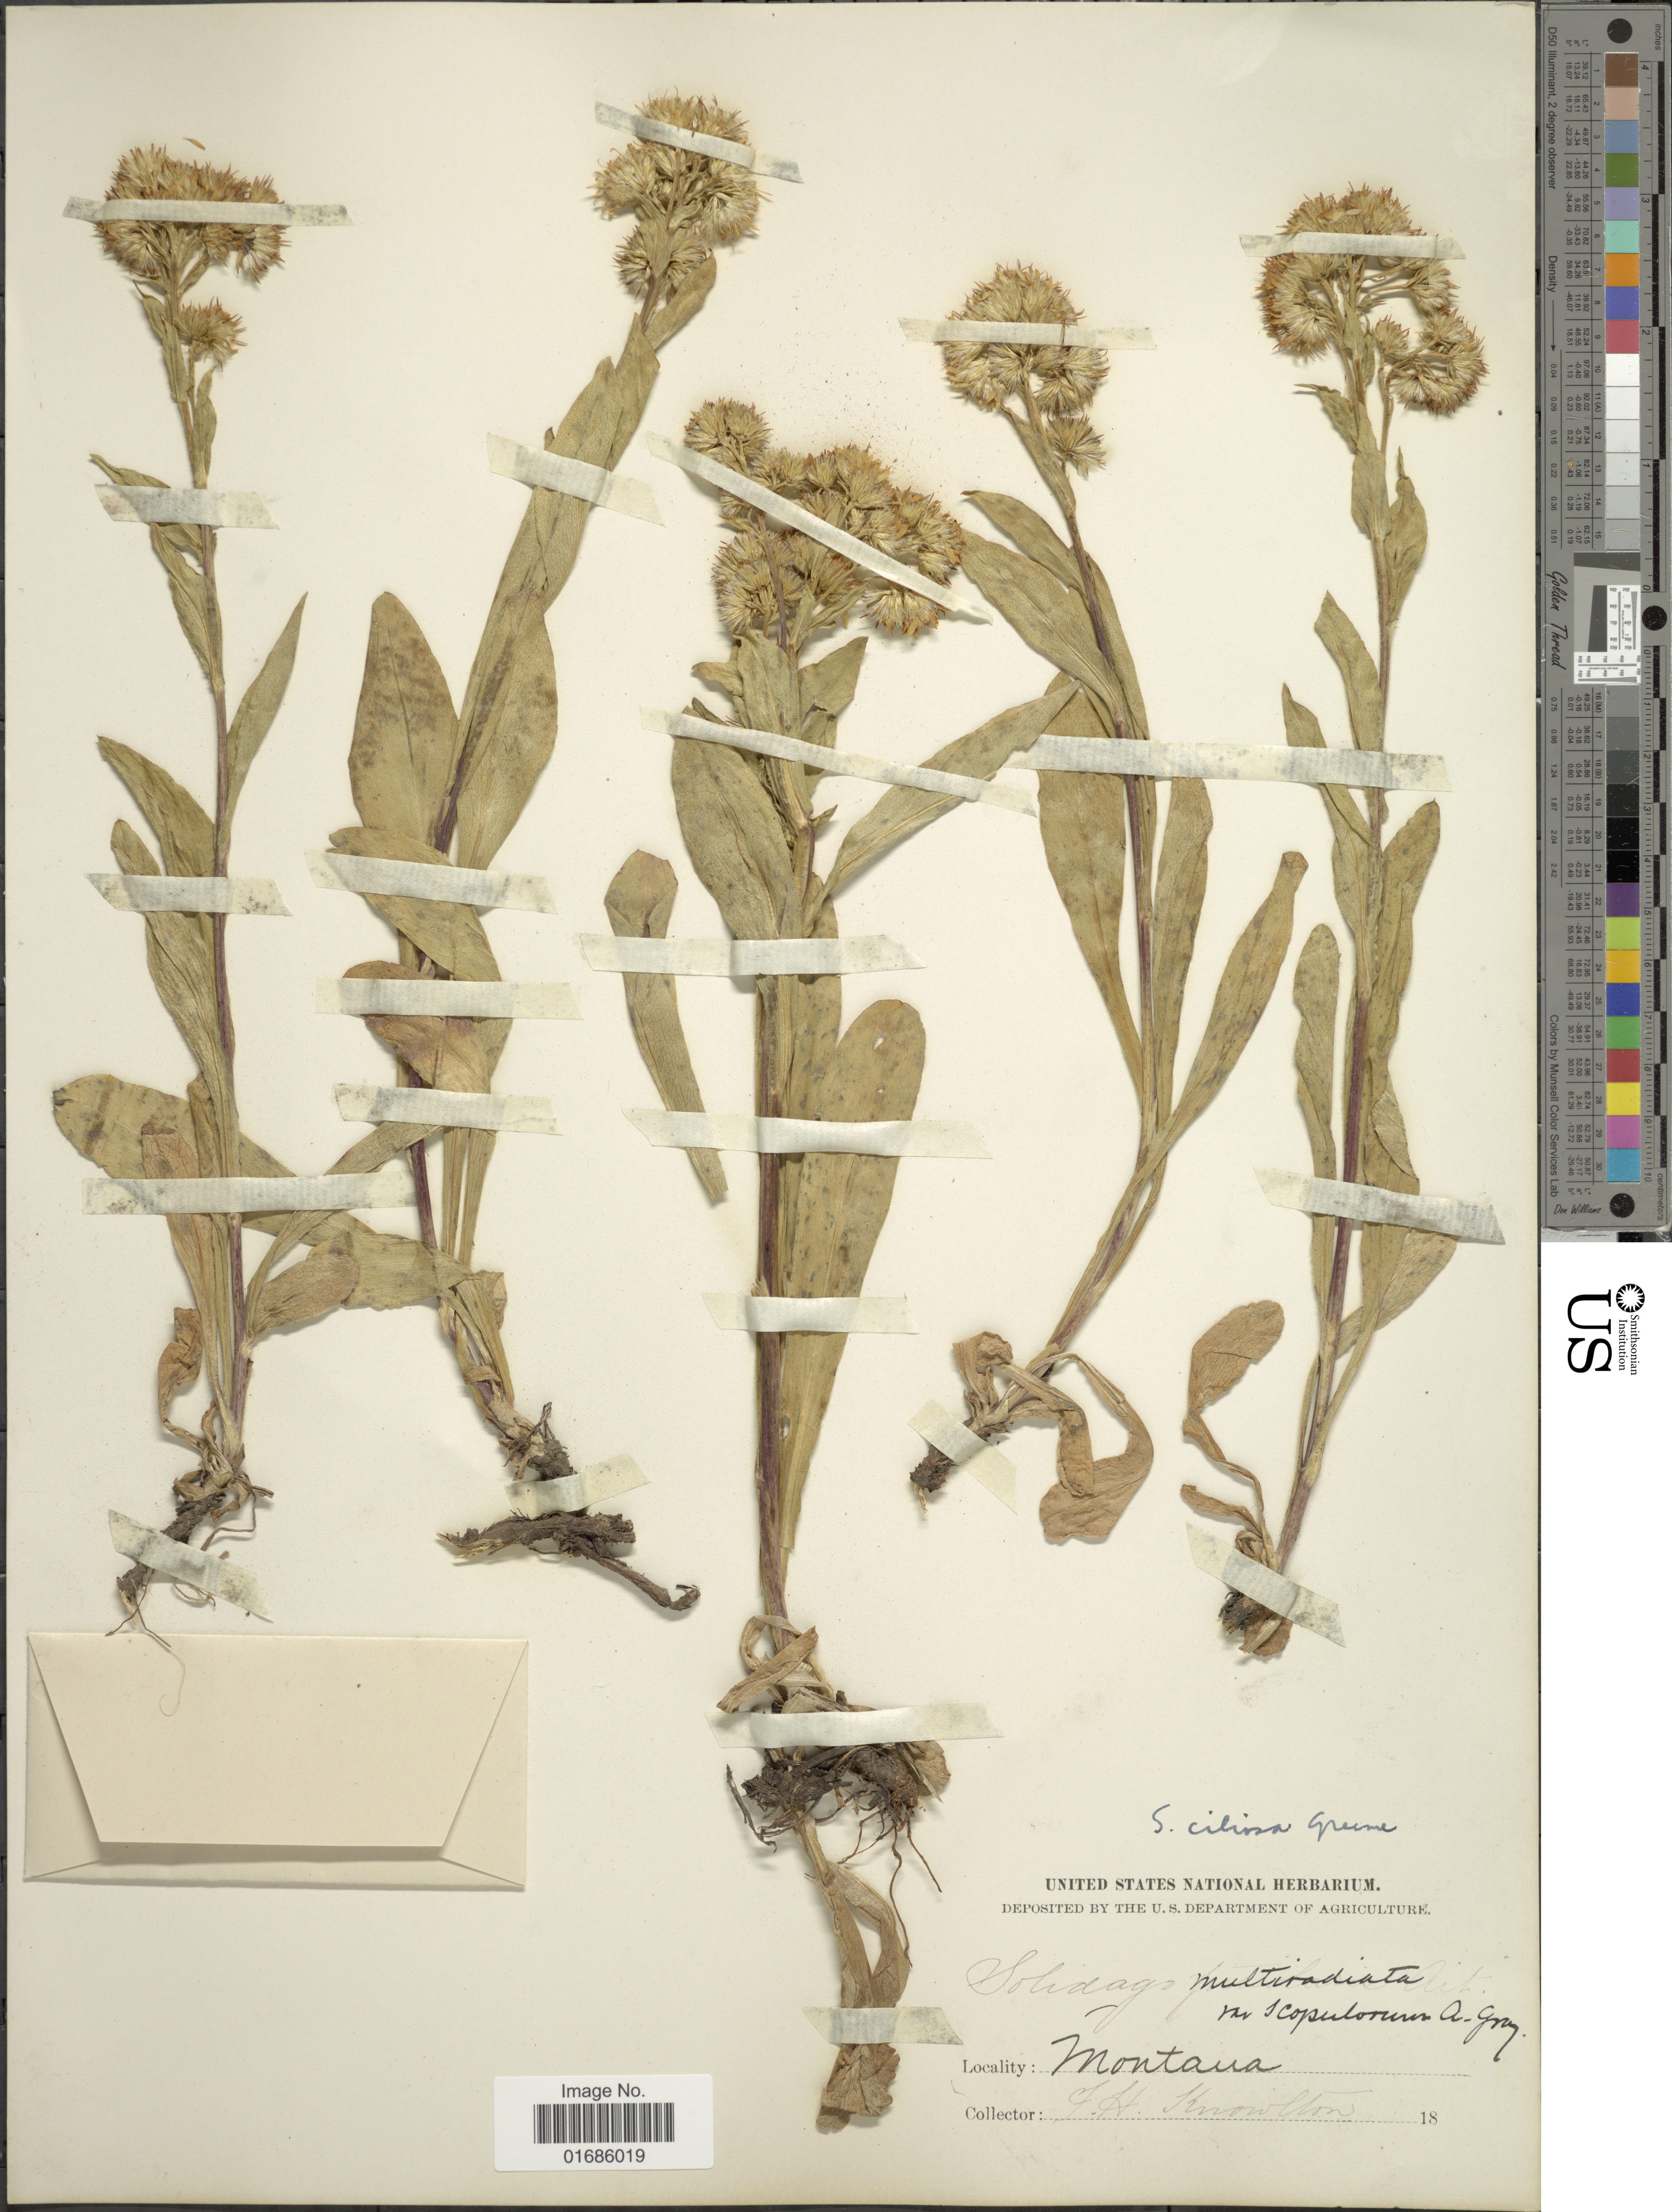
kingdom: Plantae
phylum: Tracheophyta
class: Magnoliopsida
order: Asterales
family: Asteraceae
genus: Solidago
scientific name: Solidago ciliosa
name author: Greene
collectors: F. H. Knowlton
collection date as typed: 18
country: United States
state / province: Montana